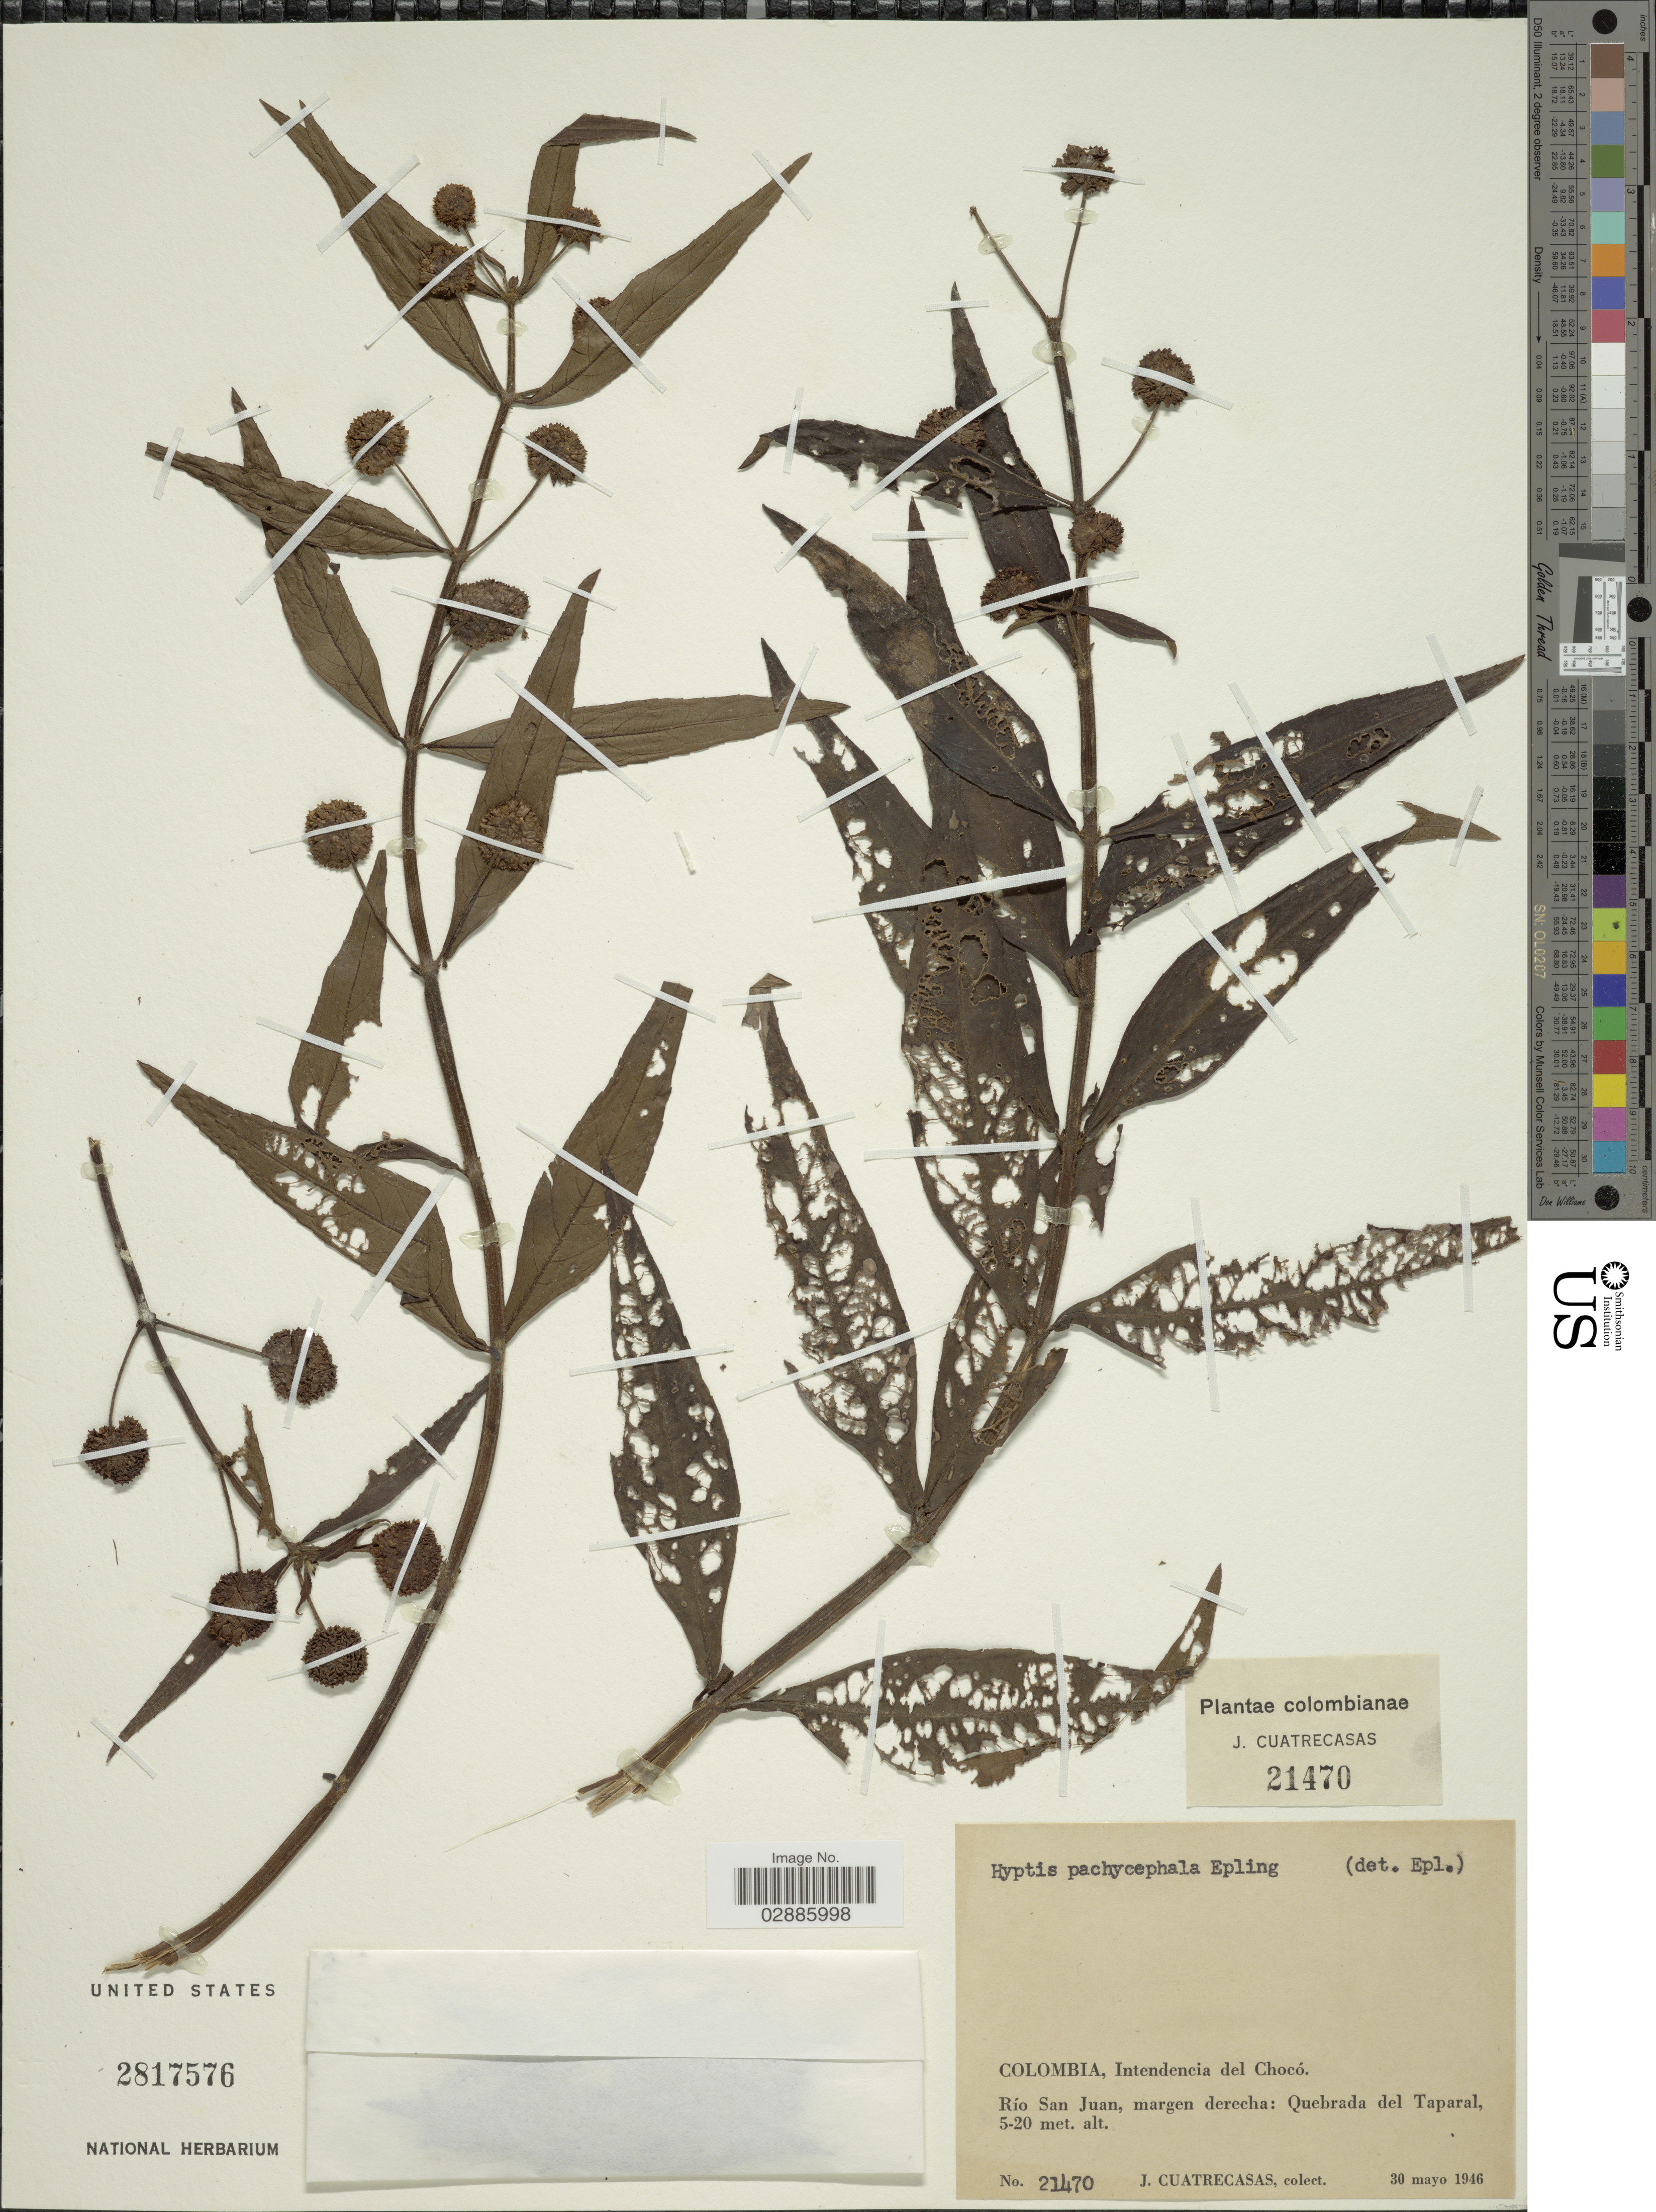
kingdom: Plantae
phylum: Tracheophyta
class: Magnoliopsida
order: Lamiales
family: Lamiaceae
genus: Hyptis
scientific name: Hyptis pachycephala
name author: Epling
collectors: J. Cuatrecasas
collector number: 21470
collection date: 1946-05-30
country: Colombia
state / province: Chocó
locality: Intedencia del Chocó, Río San Juan, margen derecha: Quebrada del Taparal.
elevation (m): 5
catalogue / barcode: US 2817576